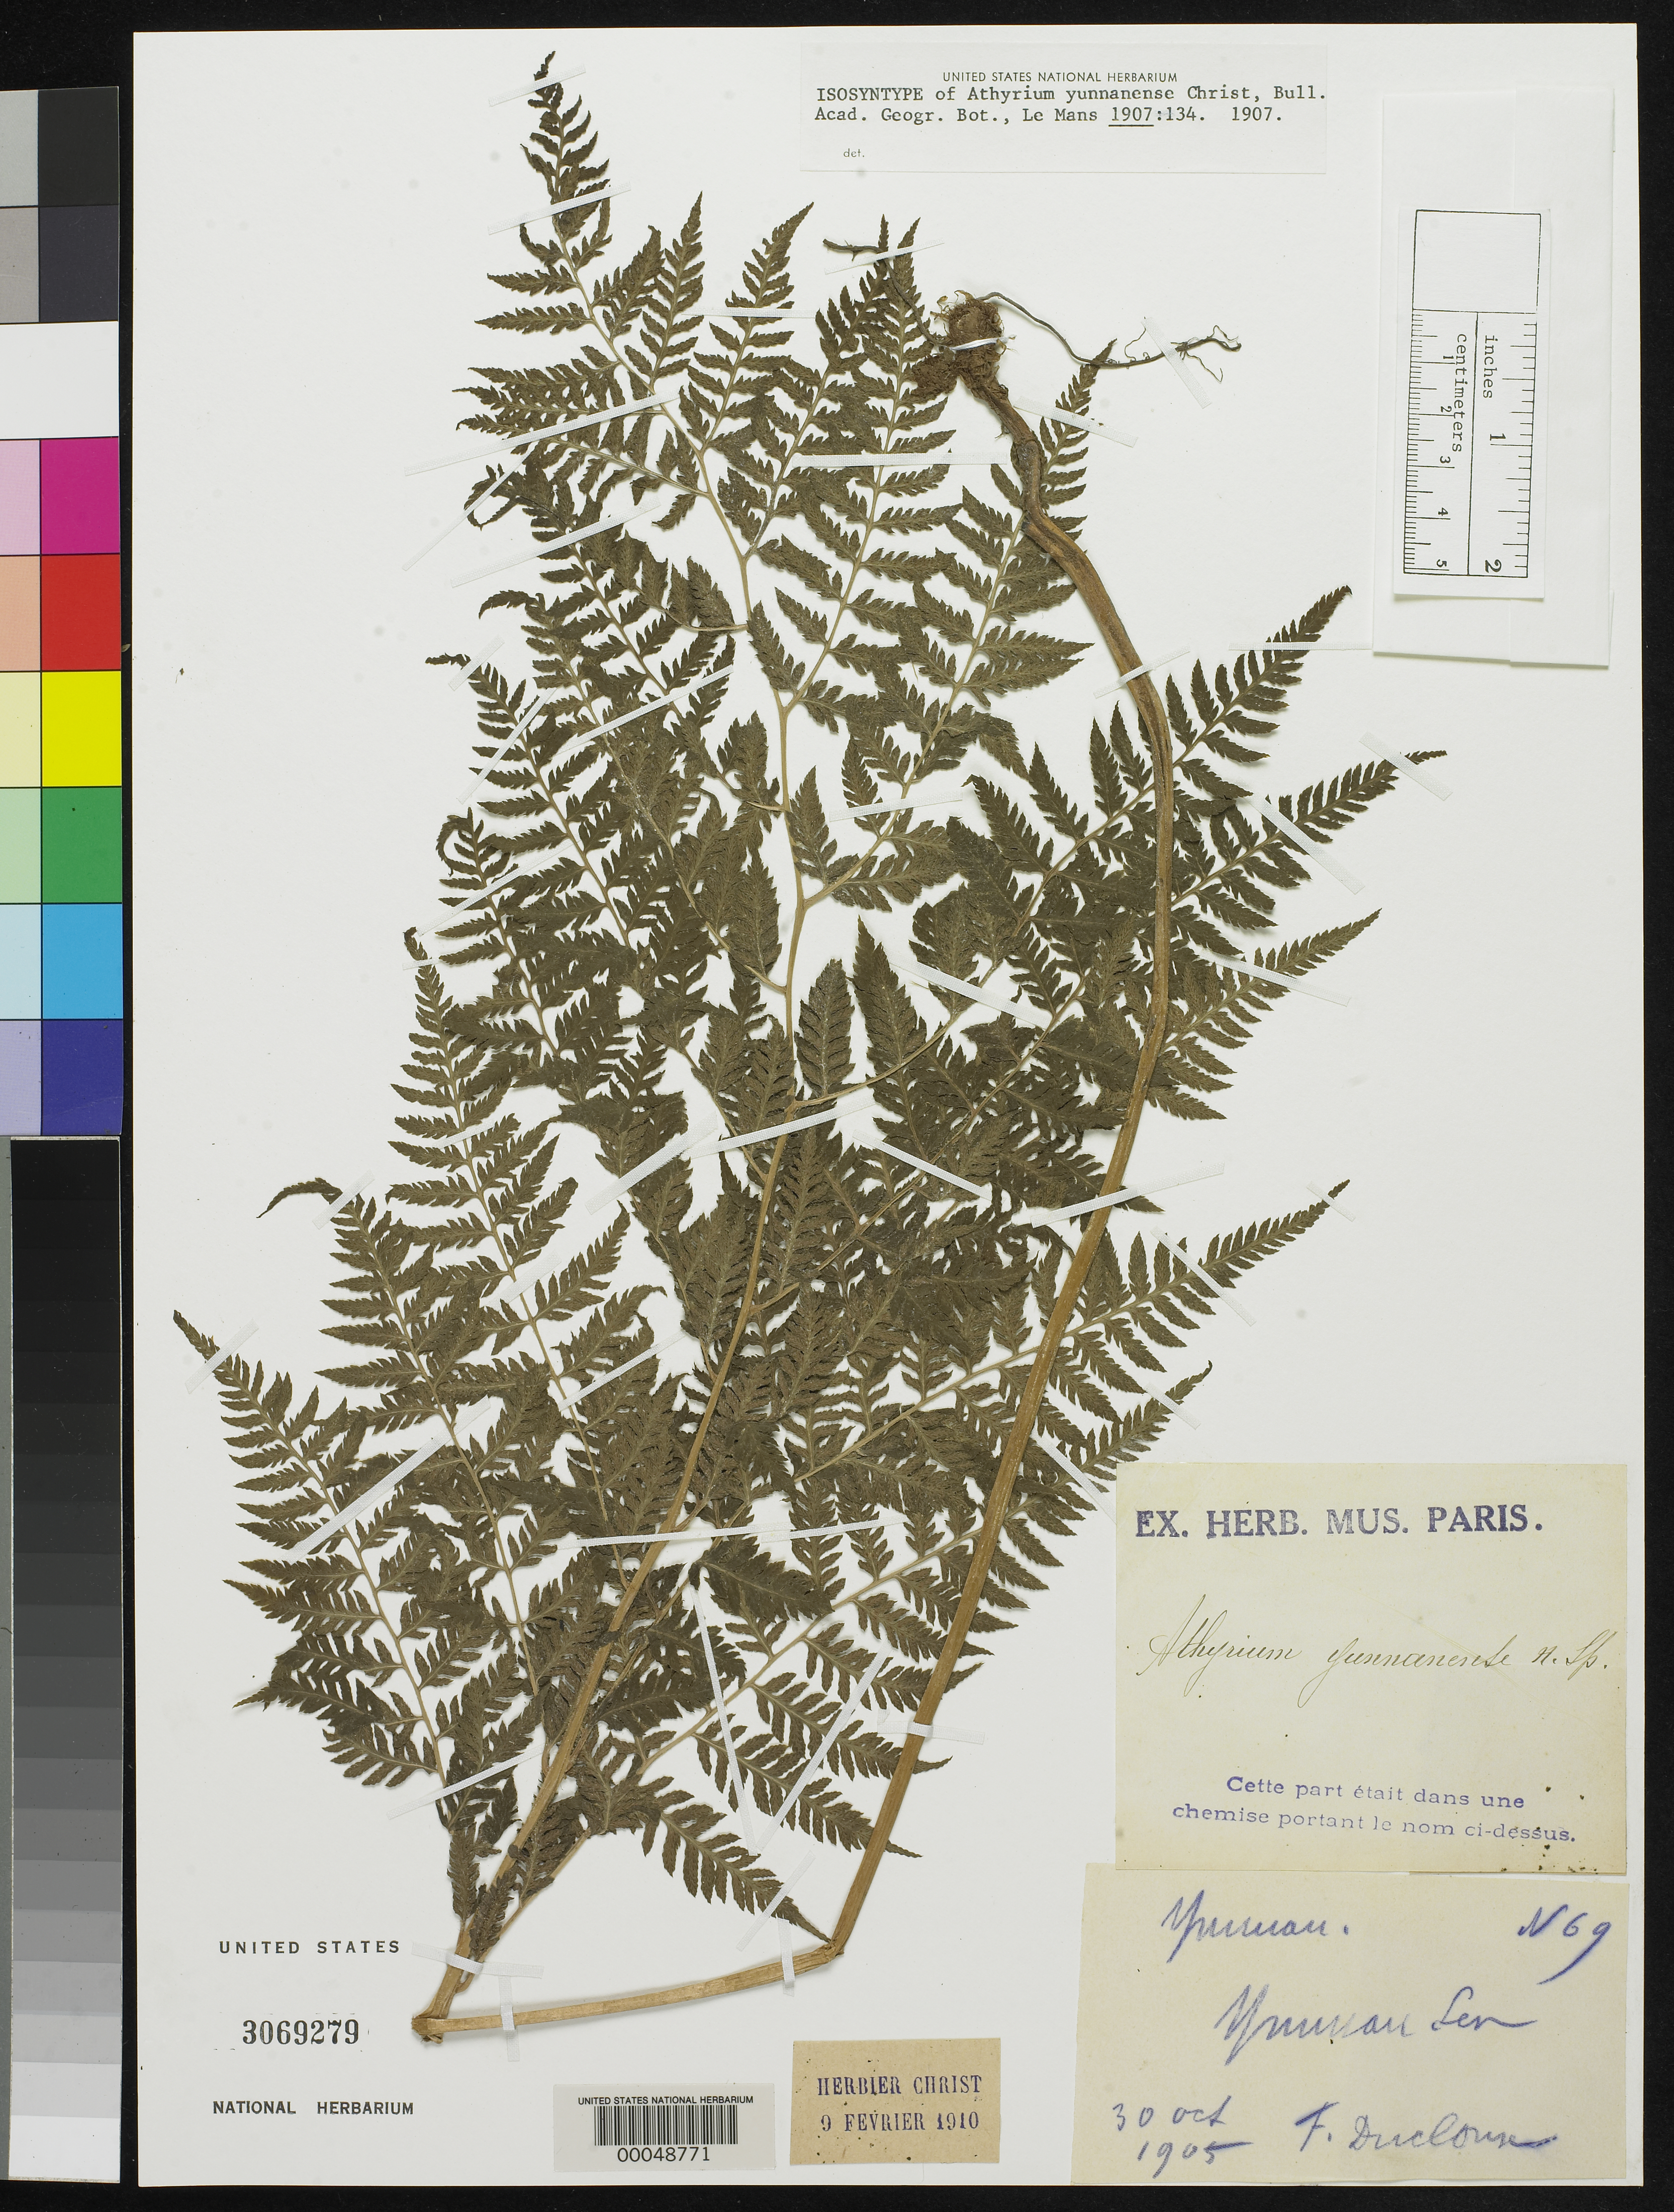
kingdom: Plantae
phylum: Tracheophyta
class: Polypodiopsida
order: Polypodiales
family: Athyriaceae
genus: Athyrium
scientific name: Athyrium yunnanense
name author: Christ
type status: Isosyntype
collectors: F. Ducloux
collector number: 69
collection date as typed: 30 Oct 1905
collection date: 1905-10-30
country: China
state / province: Yunnan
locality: Yunnan Sen.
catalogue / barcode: US 3069279